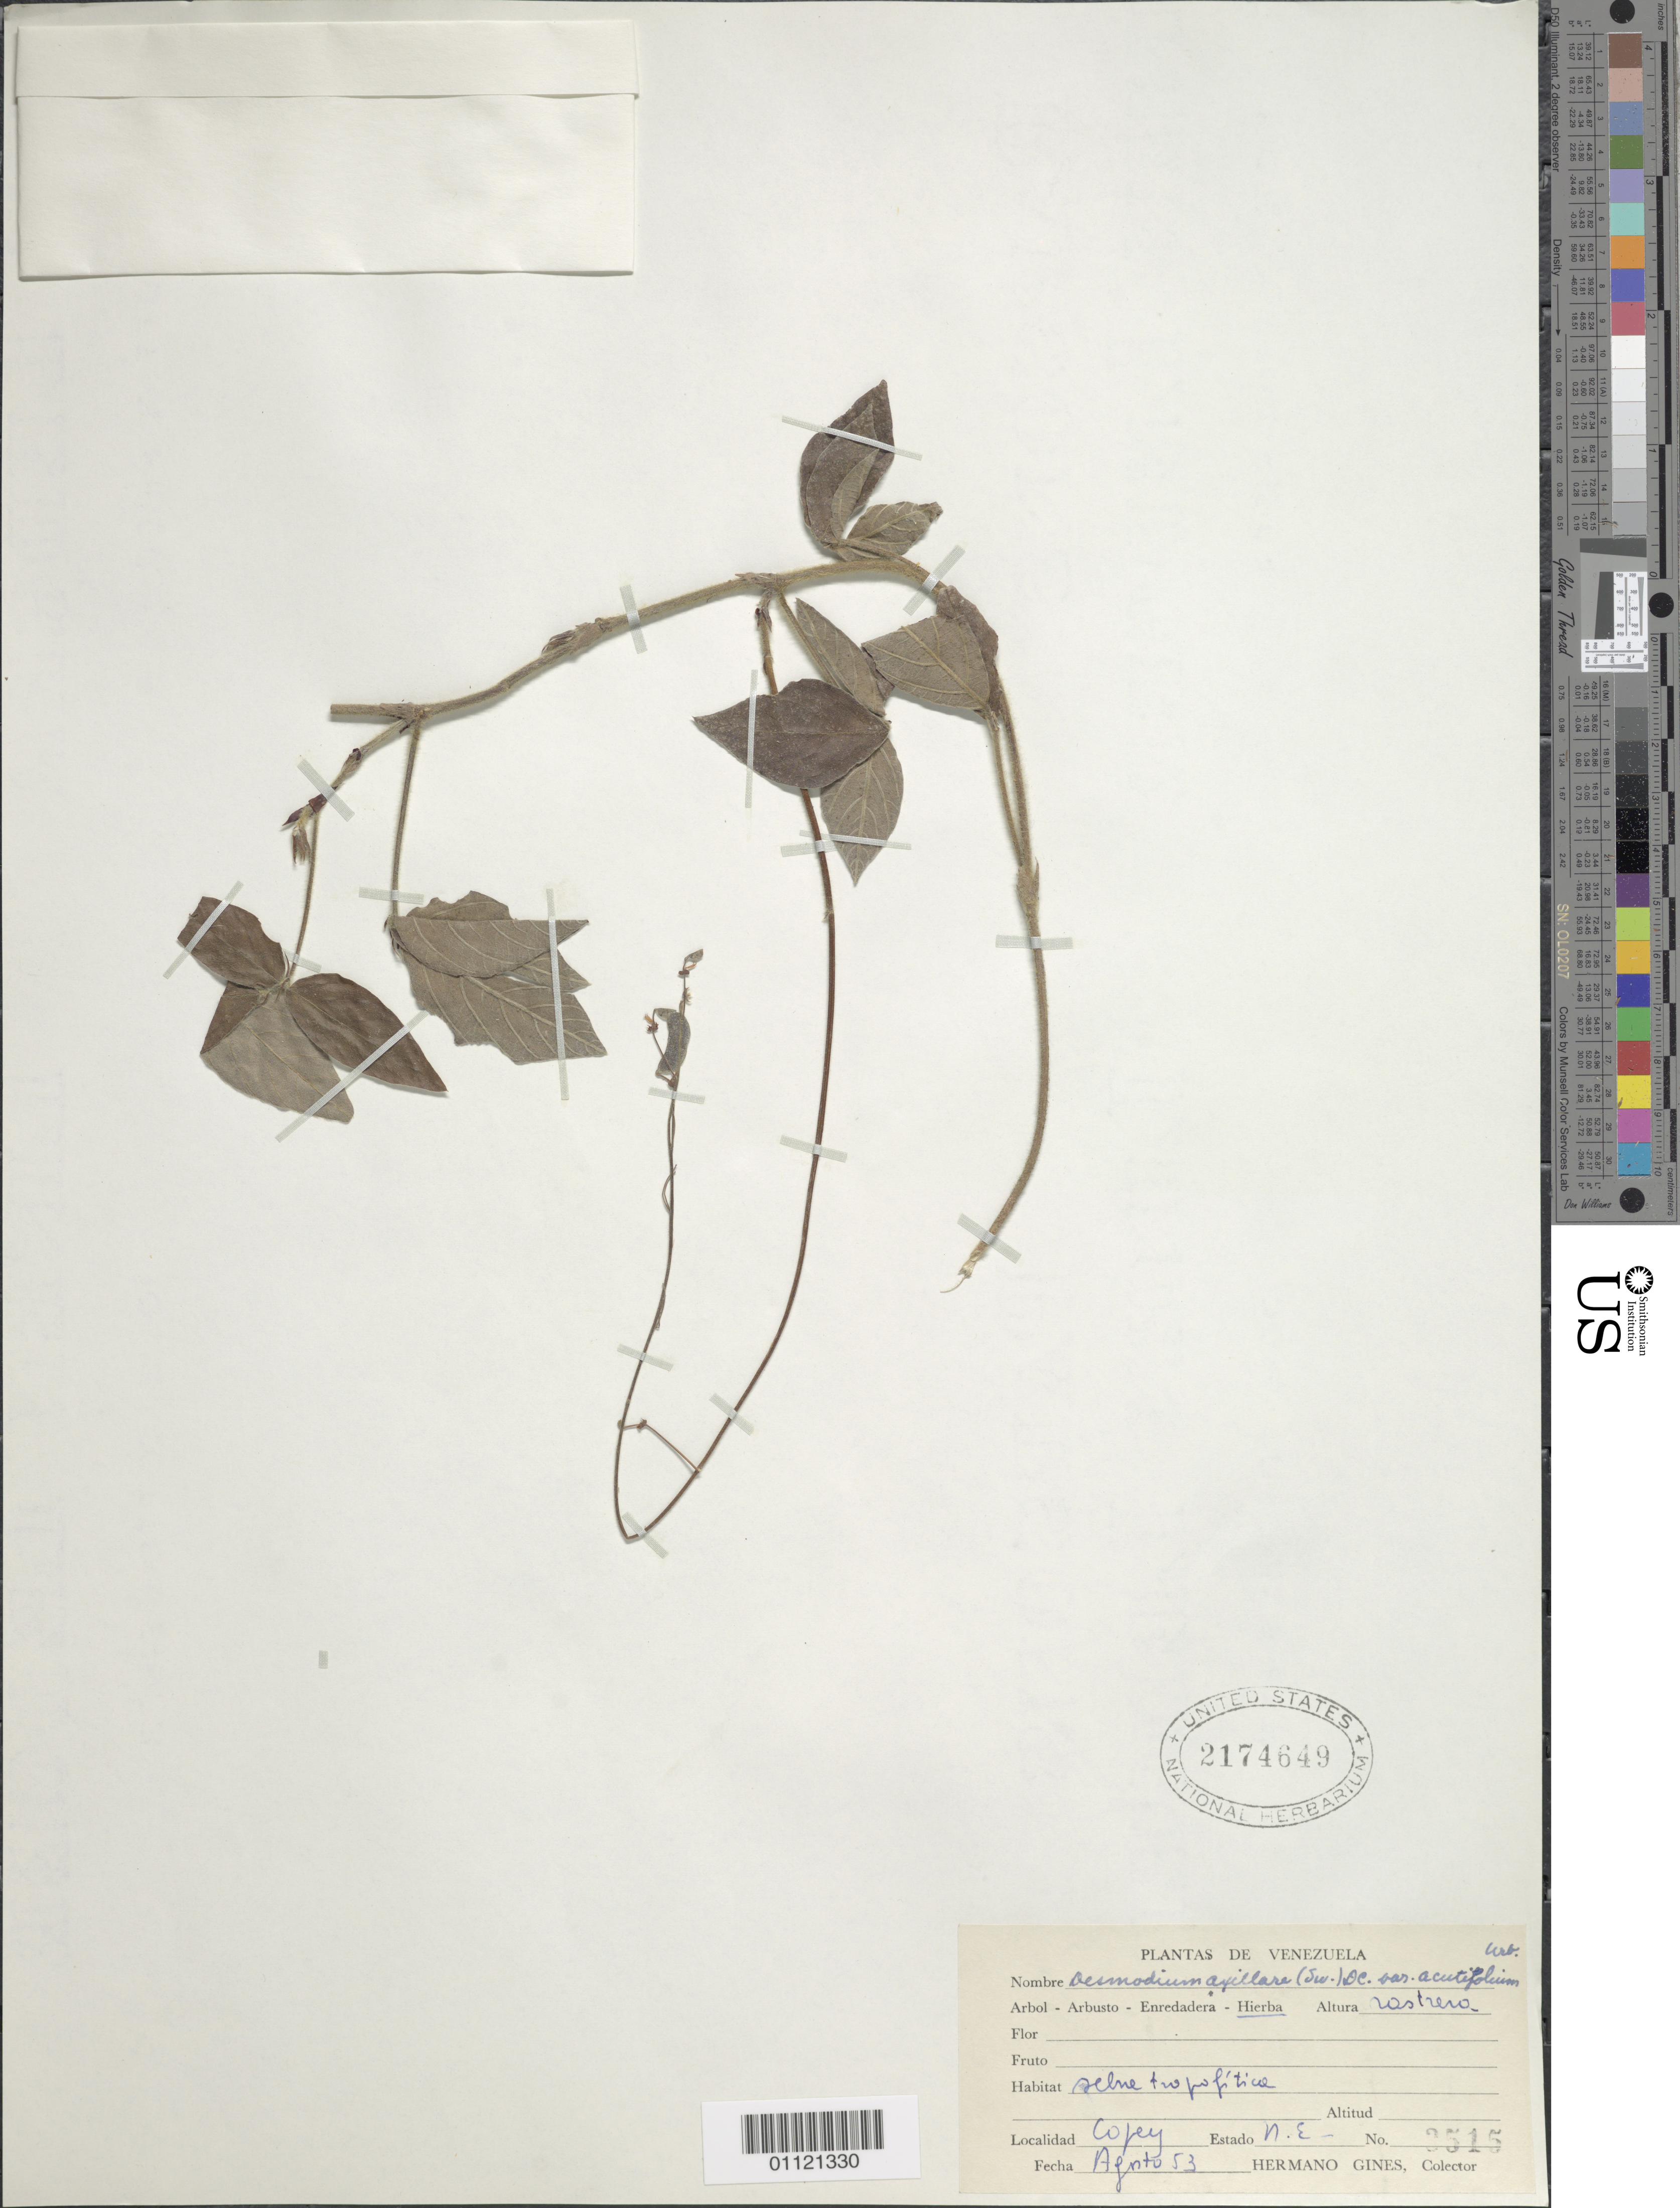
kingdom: Plantae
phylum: Tracheophyta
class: Magnoliopsida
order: Fabales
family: Fabaceae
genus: Desmodium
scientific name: Desmodium axillare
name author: (Sw.) DC.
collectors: Bro. Gines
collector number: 3515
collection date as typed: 01 Aug 1953 to 31 Aug 1953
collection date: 1953-08-01/1953-08-31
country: Venezuela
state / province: Nueva Esparta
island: Margarita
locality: Copey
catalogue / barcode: US 2174649